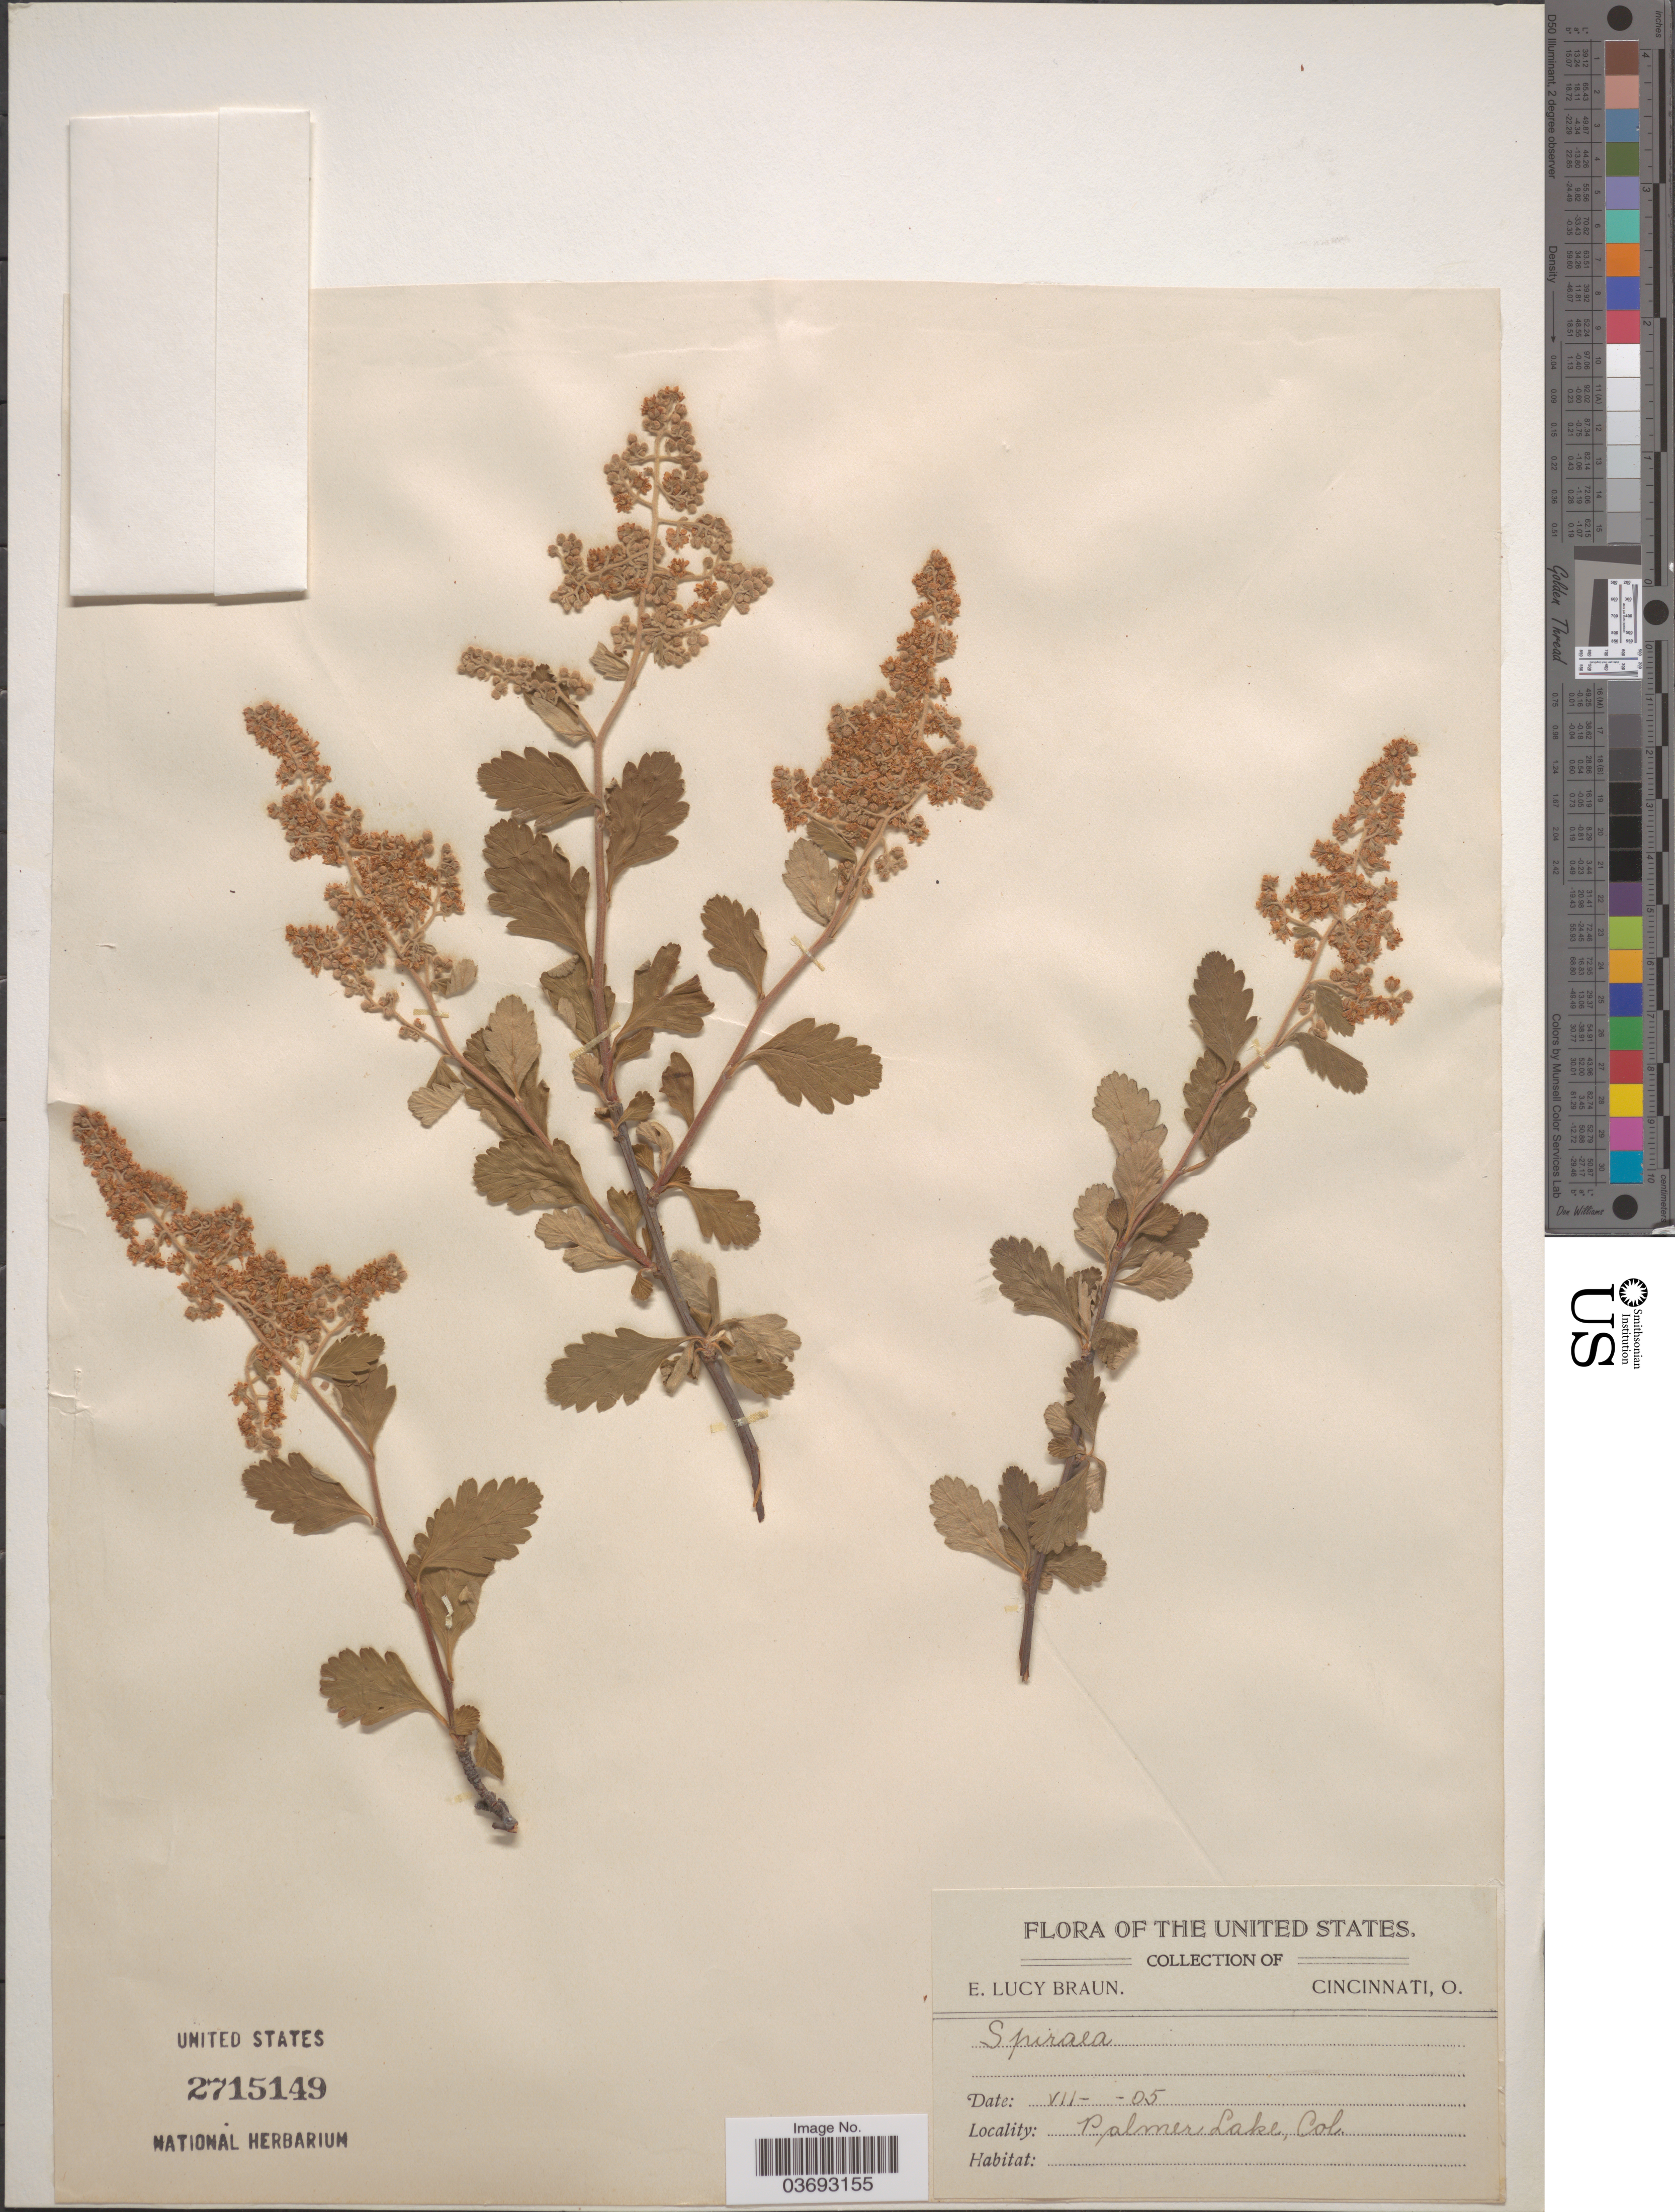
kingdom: Plantae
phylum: Tracheophyta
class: Magnoliopsida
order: Rosales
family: Rosaceae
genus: Spiraea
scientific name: Spiraea sp.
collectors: E. L. Braun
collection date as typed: Transcribed d/m/y: /7/5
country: United States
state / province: Colorado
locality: Palmer Lake.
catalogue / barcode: US 2715149